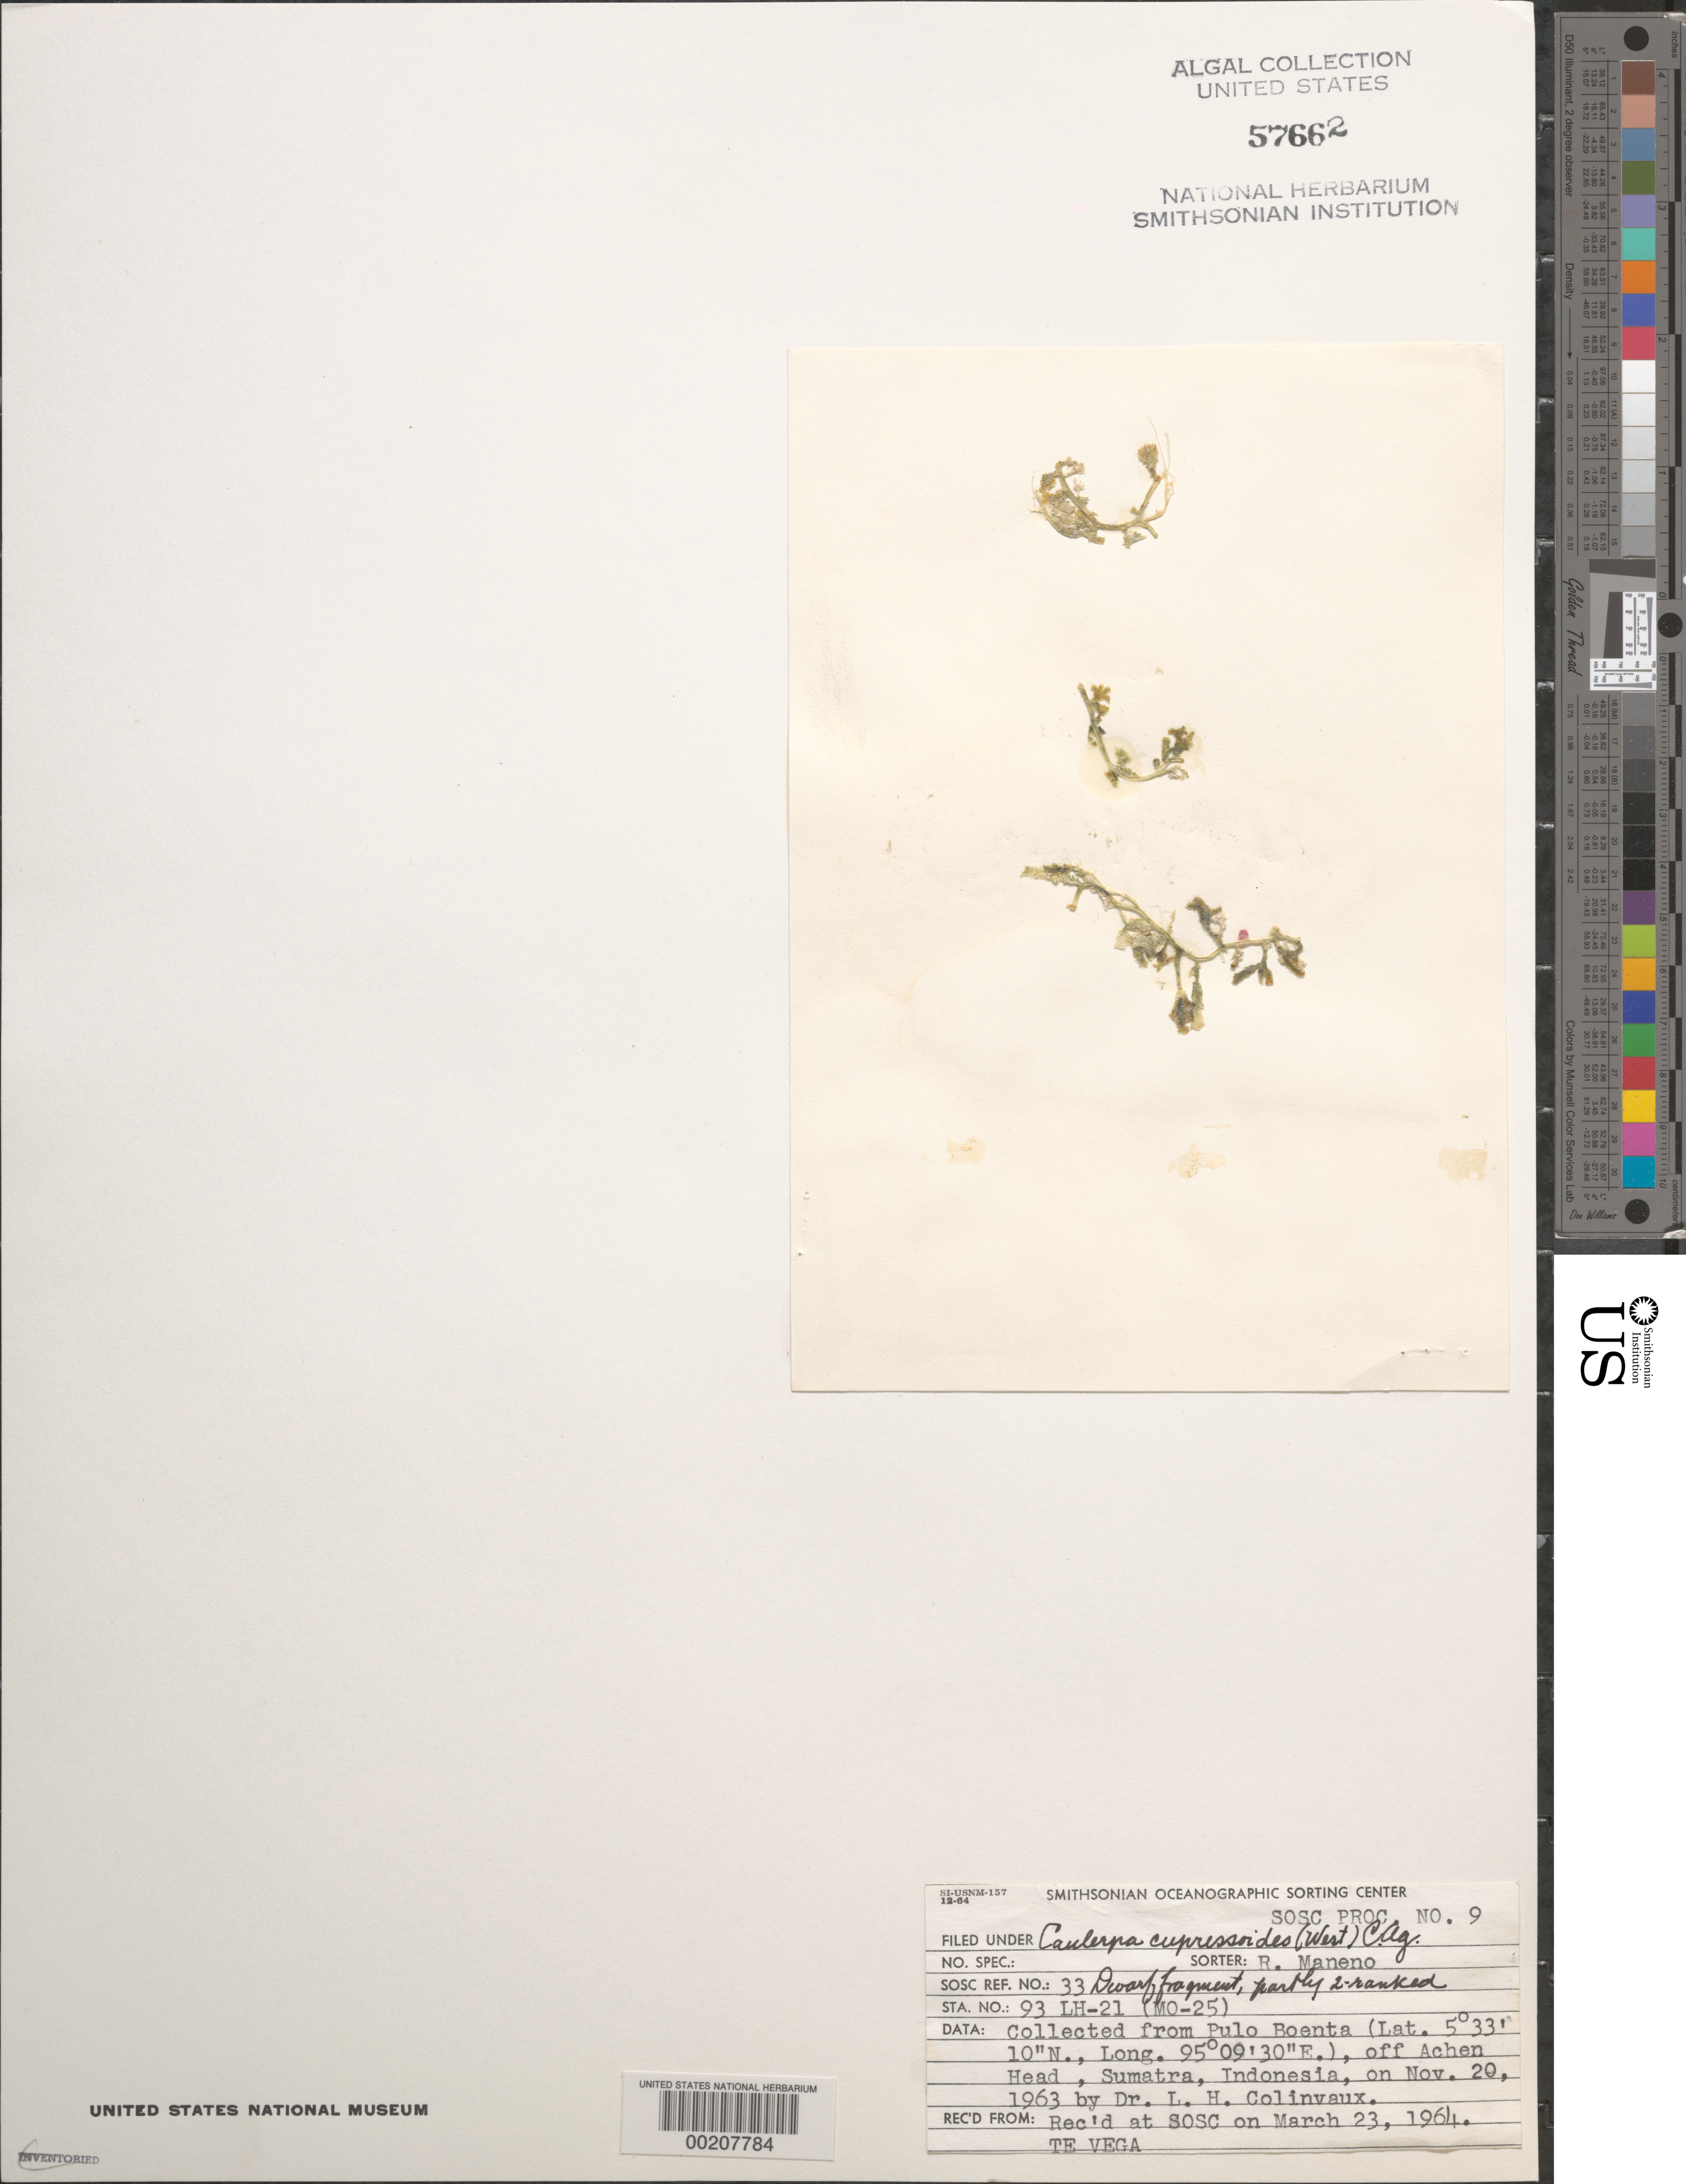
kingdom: Plantae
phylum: Chlorophyta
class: Ulvophyceae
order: Bryopsidales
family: Caulerpaceae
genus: Caulerpa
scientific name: Caulerpa cupressoides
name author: (Vahl) C. Agardh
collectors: L. Hillis-Colinvaux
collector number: LH-21 & MO-25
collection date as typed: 20 Nov 1963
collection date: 1963-11-20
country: Indonesia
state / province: Sumatra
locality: Pulo boenta, off achen head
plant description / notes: Te Vega Cruise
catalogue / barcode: US 57662